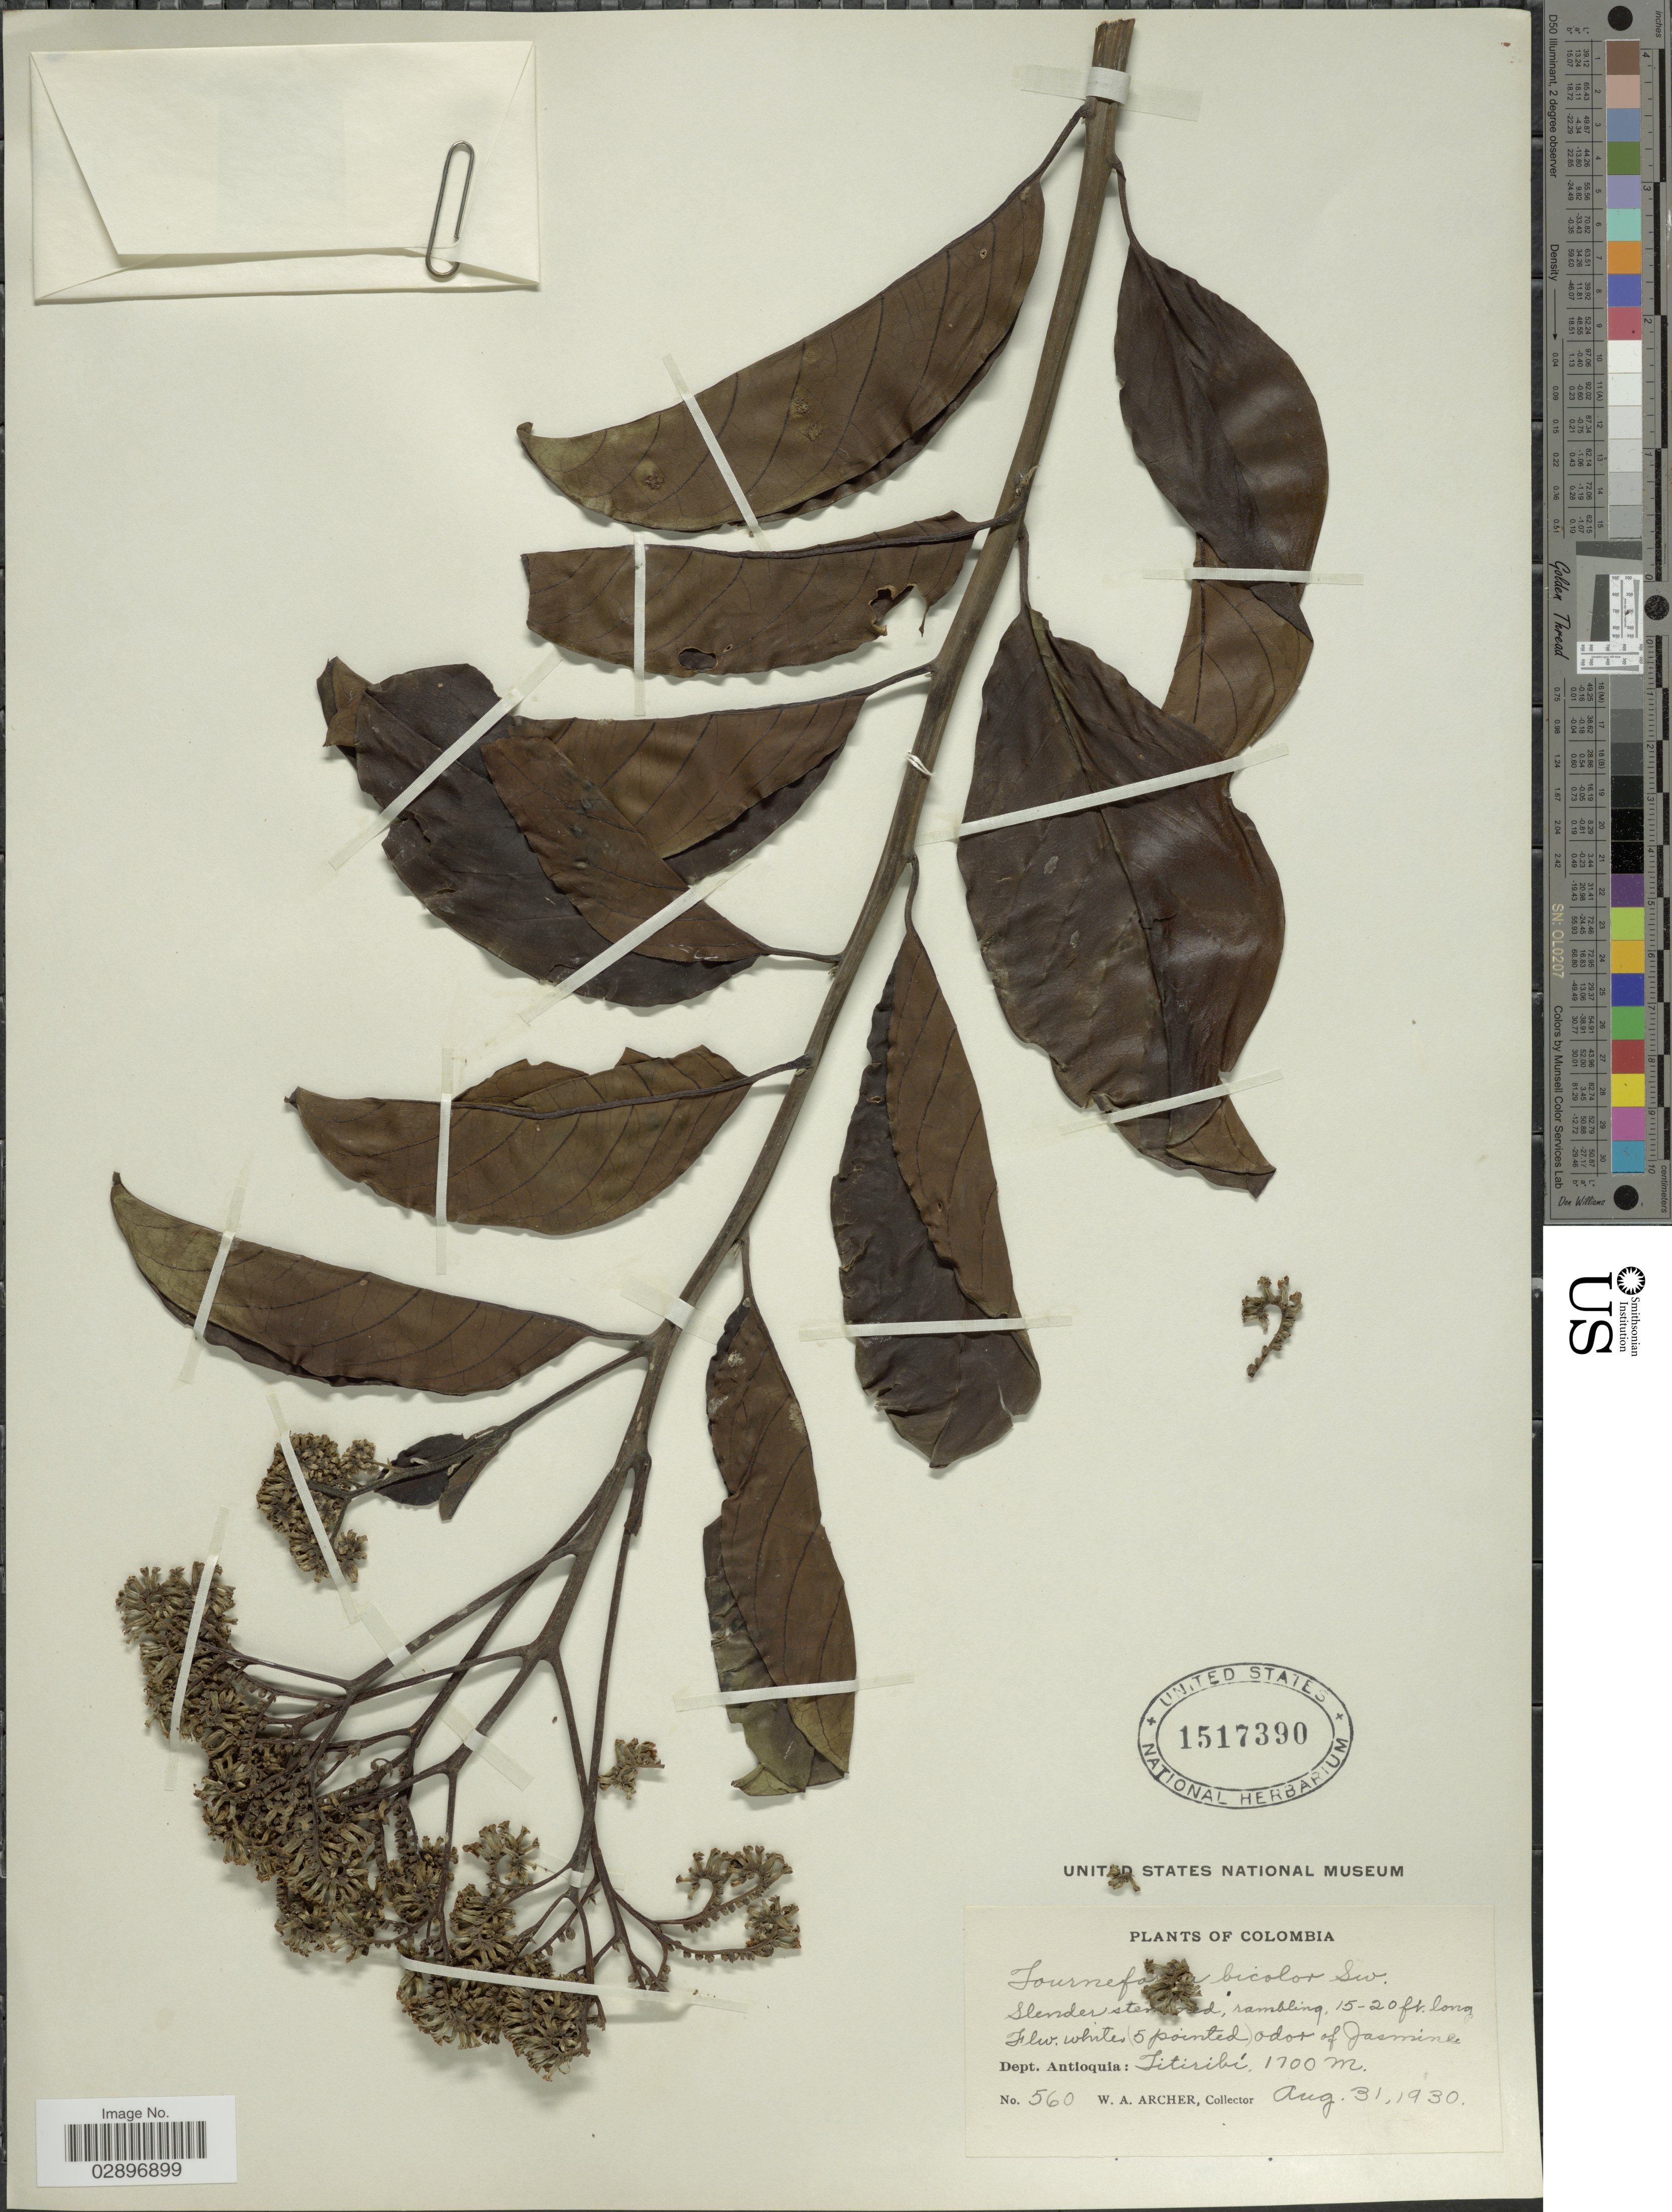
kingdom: Plantae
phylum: Tracheophyta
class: Magnoliopsida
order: Boraginales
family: Heliotropiaceae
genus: Tournefortia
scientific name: Tournefortia bicolor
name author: Sw.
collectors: W. Archer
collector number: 560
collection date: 1930-08-31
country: Colombia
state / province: Antioquia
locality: Dept. Antioquía: Titiribí.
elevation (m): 1700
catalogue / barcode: US 1517390